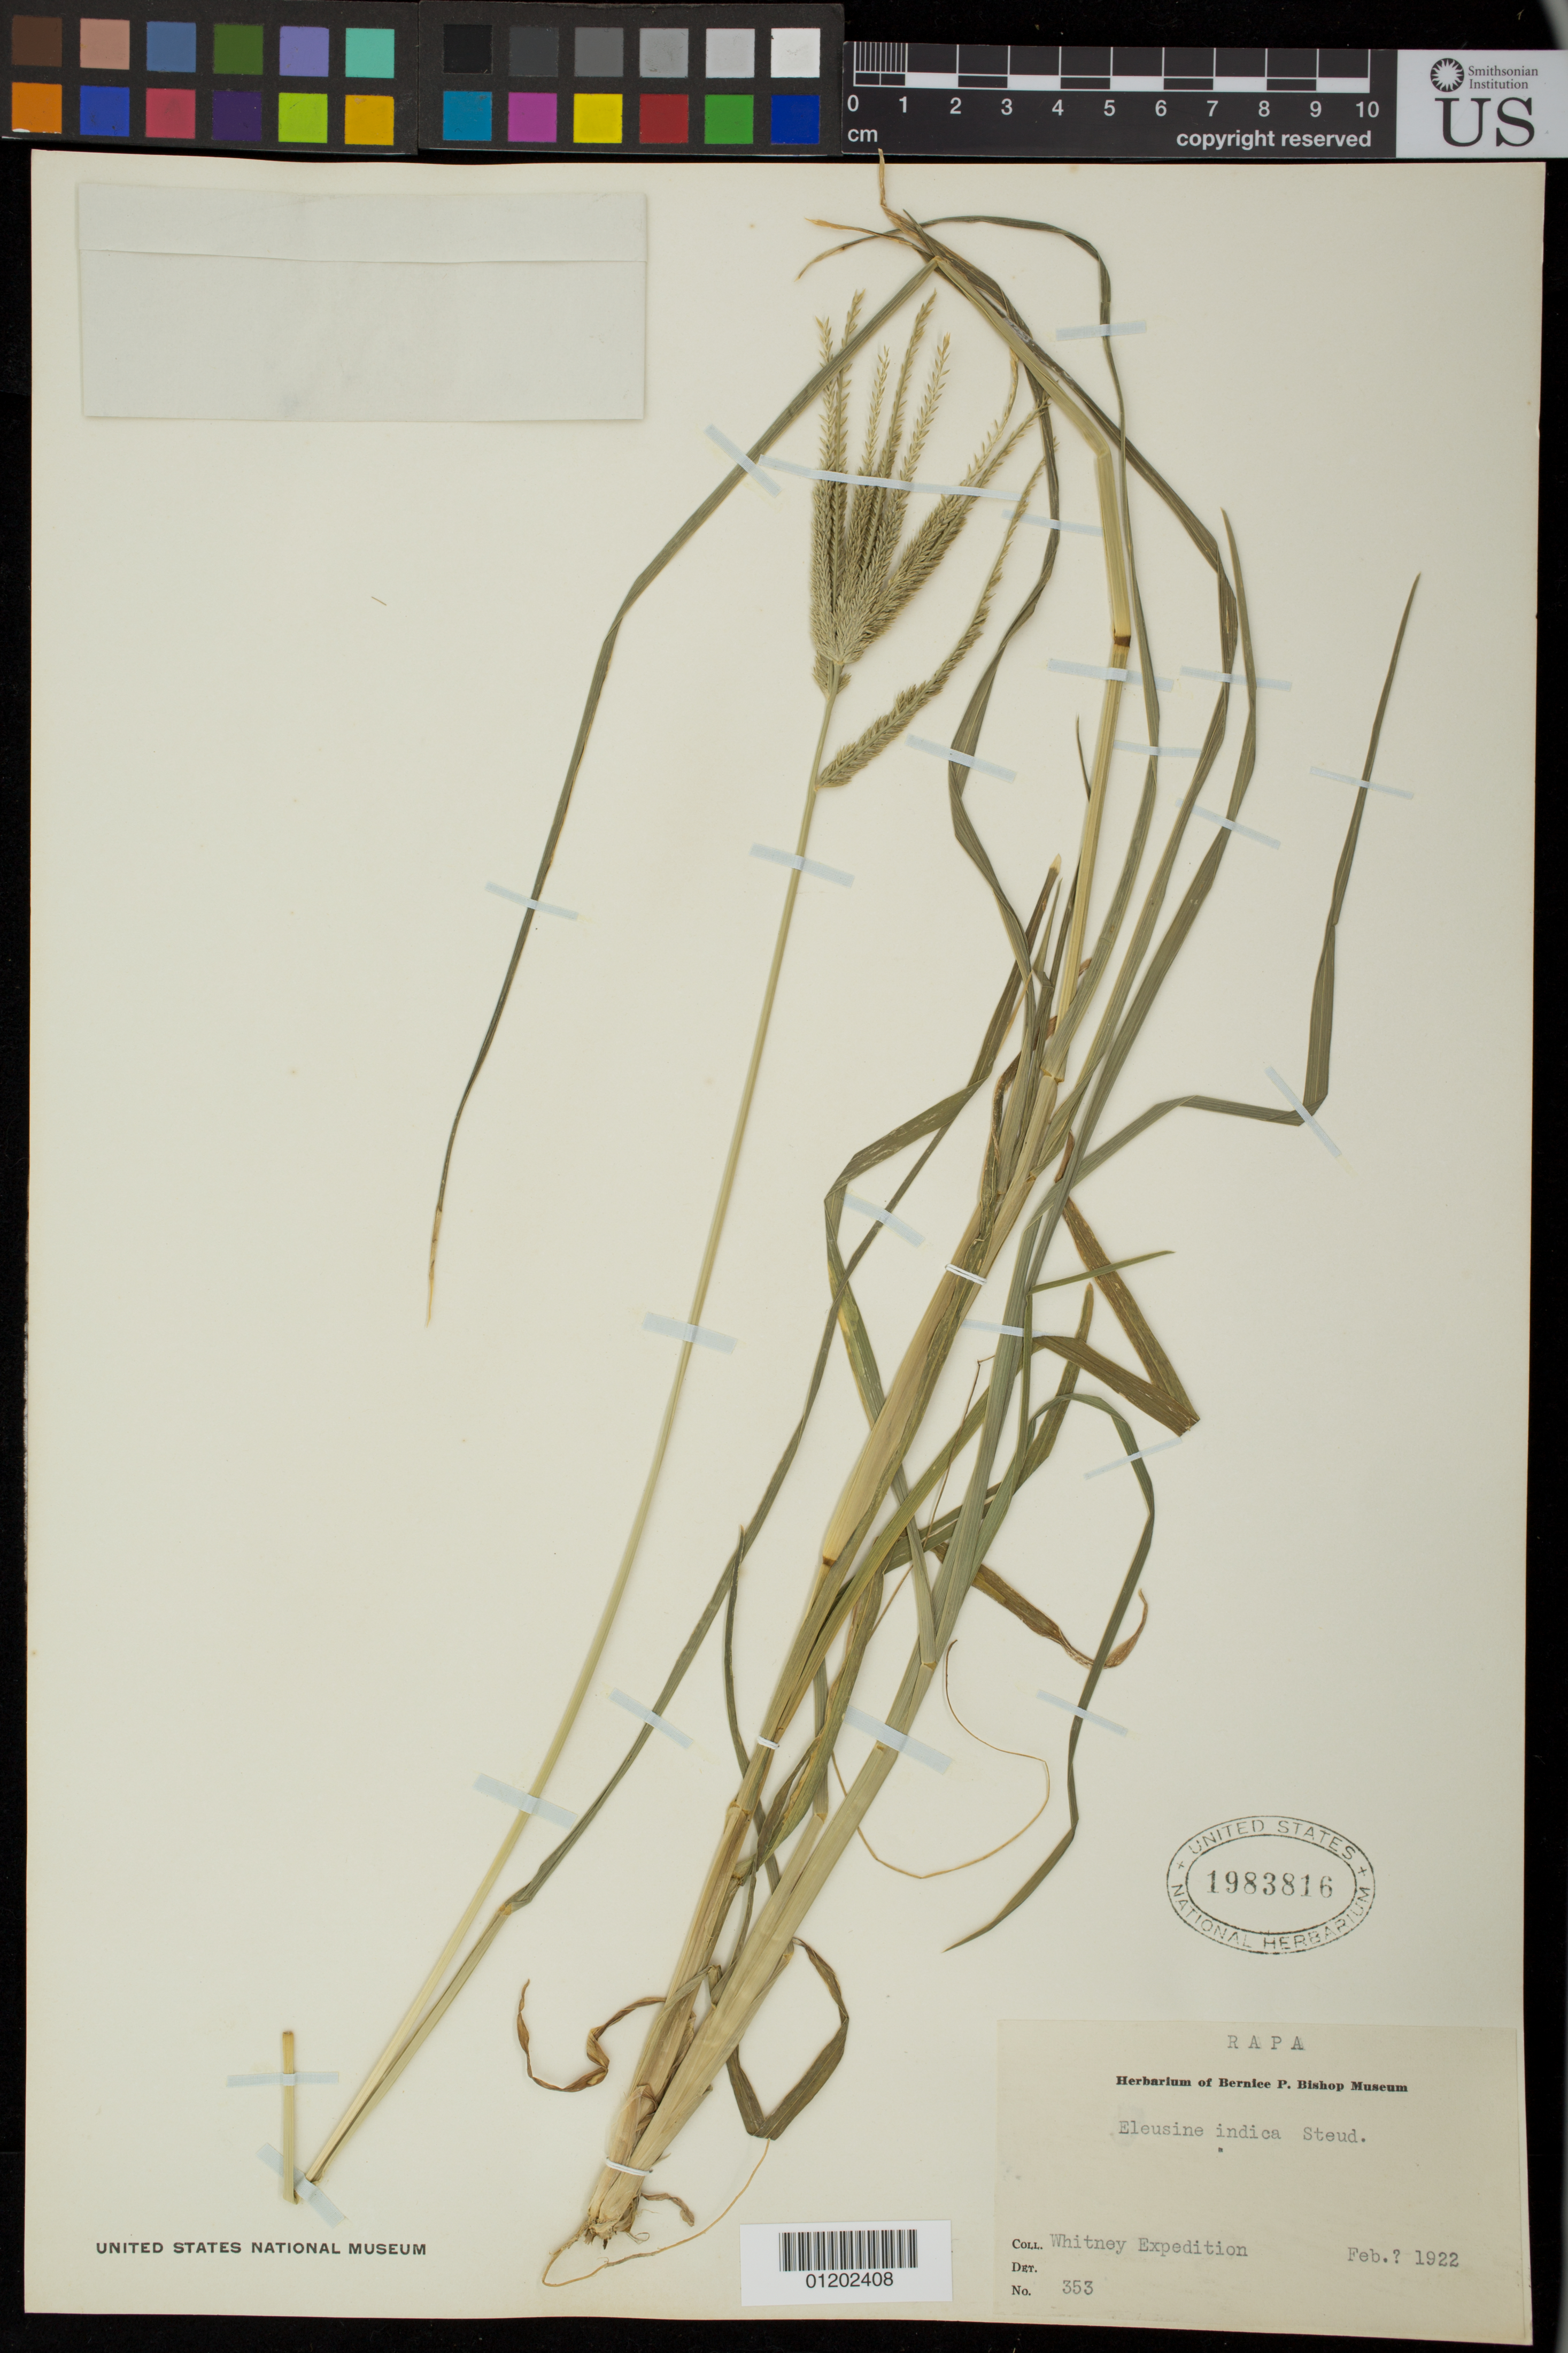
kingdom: Plantae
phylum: Tracheophyta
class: Liliopsida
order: Poales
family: Poaceae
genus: Eleusine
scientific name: Eleusine indica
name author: (L.) Gaertn.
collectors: Whitney Expedition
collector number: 353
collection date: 1922-02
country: French Polynesia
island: Rapa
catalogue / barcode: US 1983816